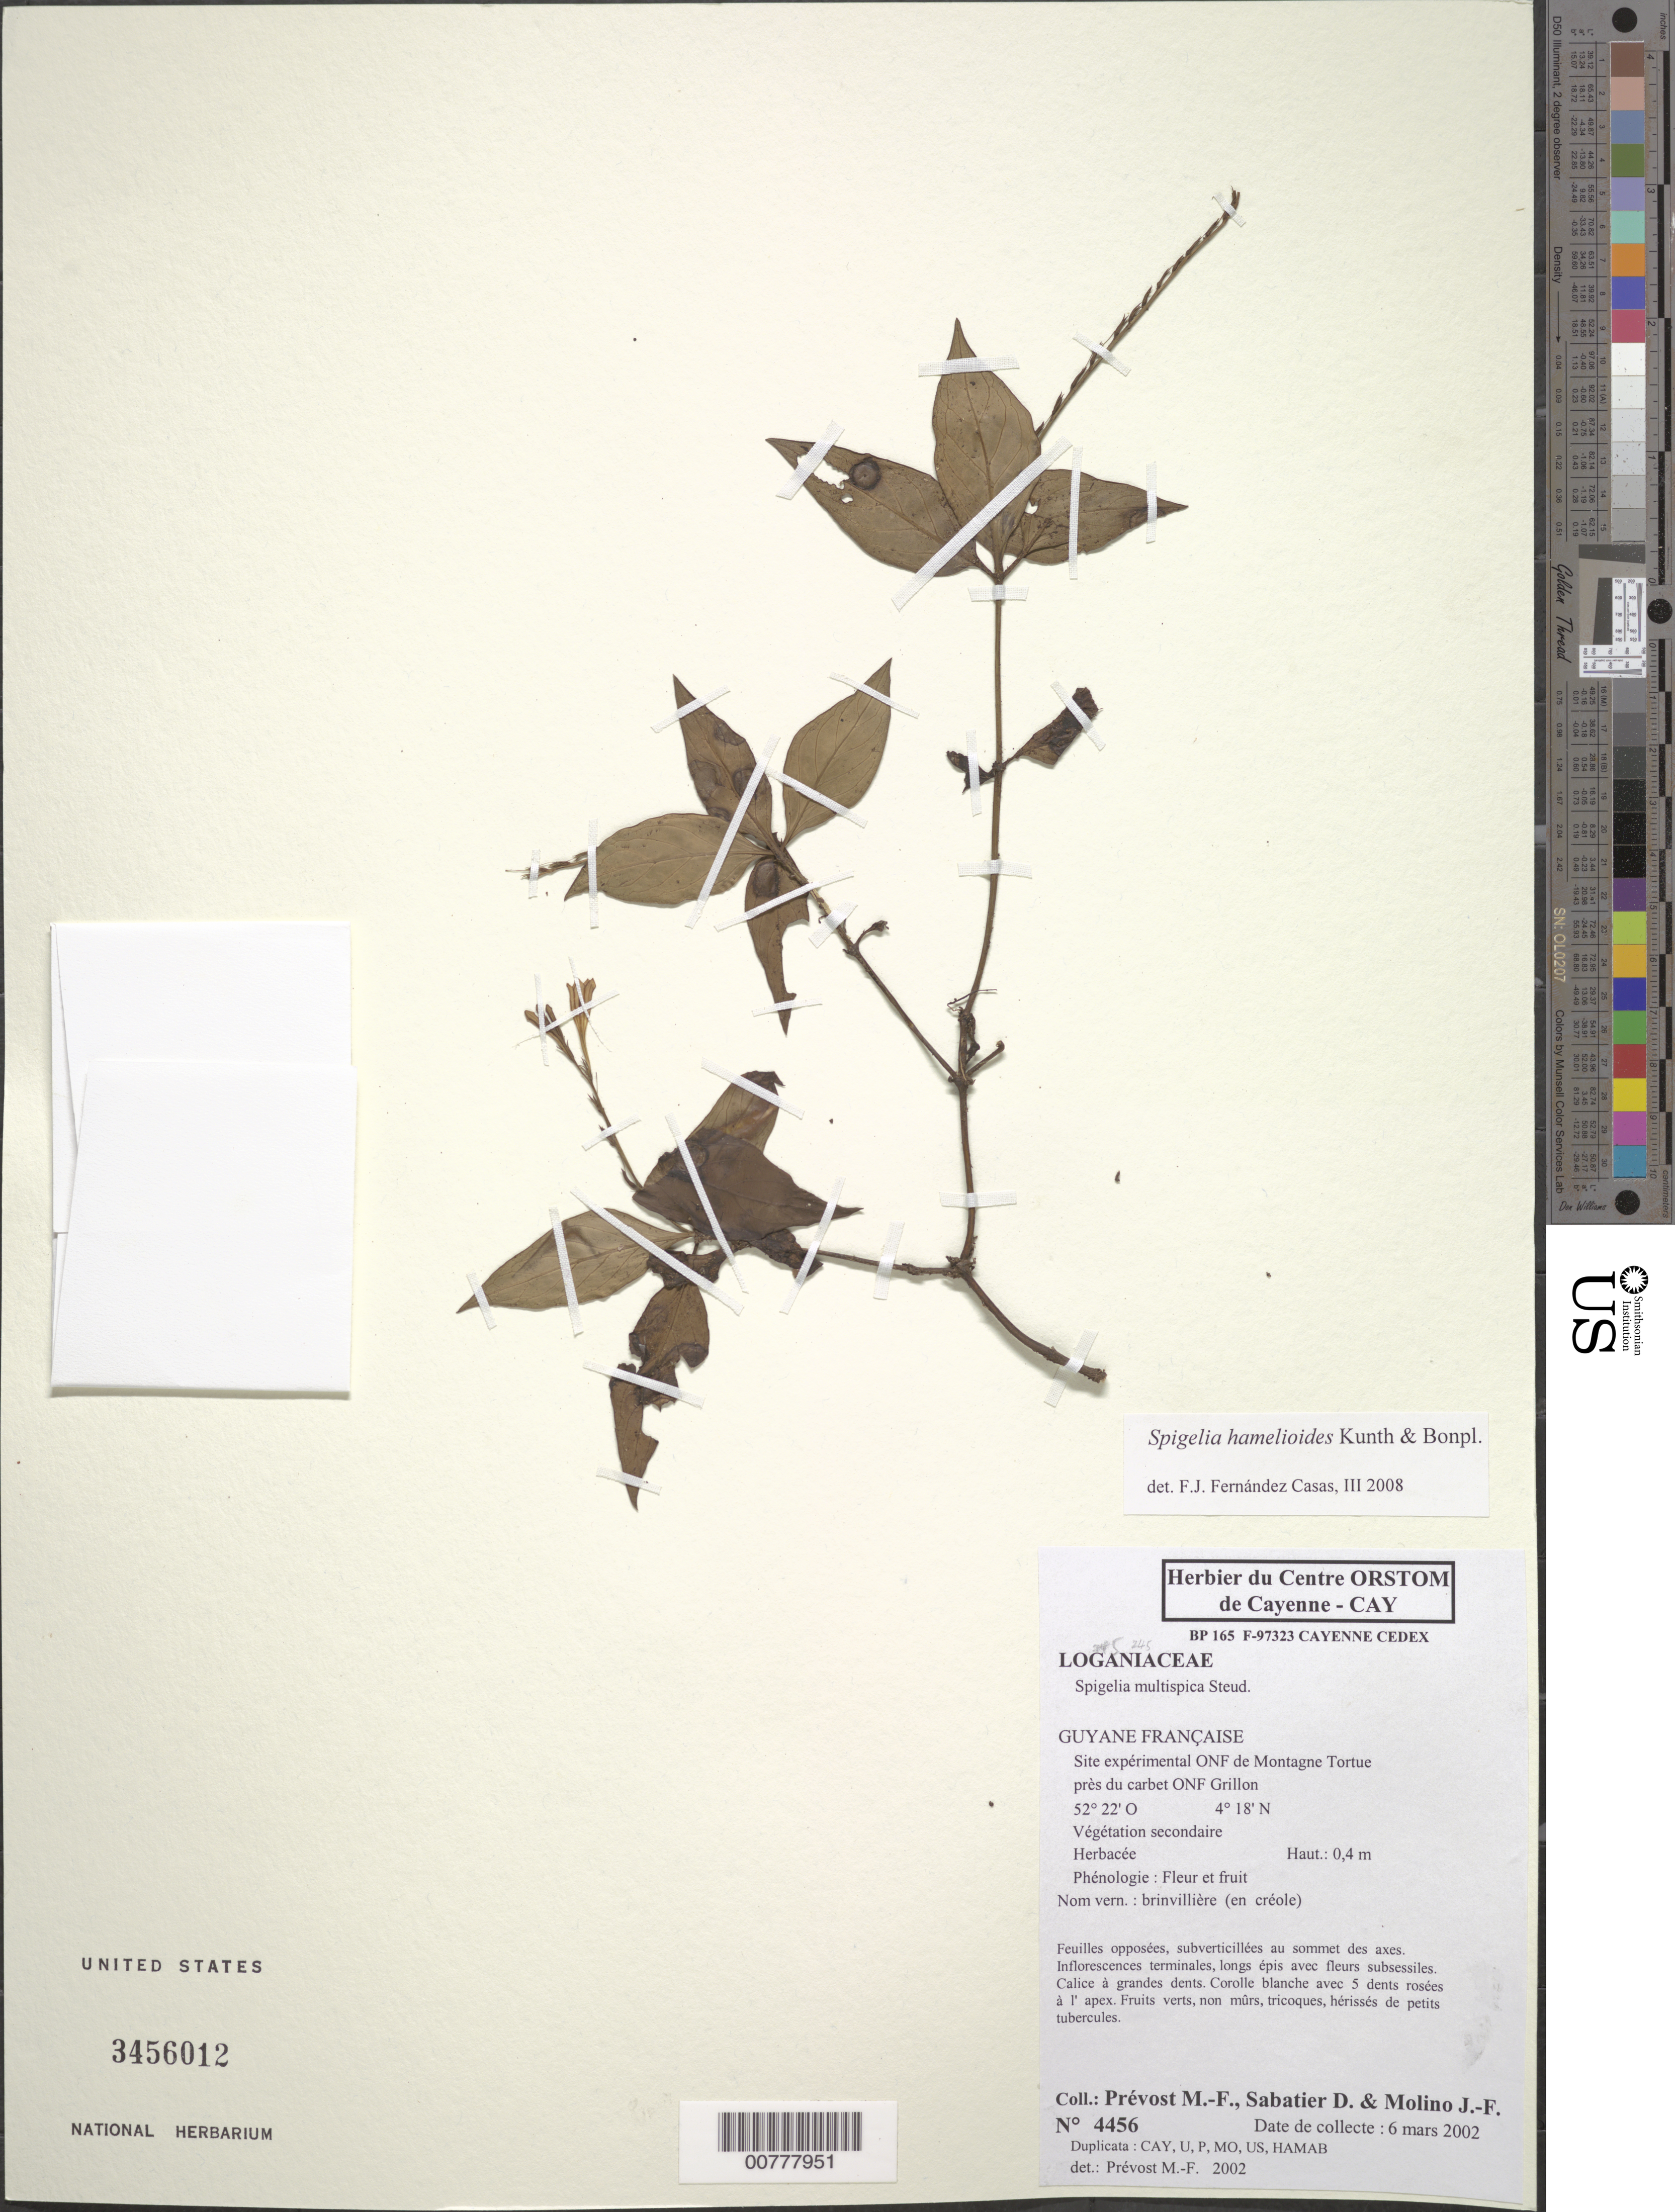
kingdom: Plantae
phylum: Tracheophyta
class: Magnoliopsida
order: Gentianales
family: Loganiaceae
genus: Spigelia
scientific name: Spigelia hamelioides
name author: Kunth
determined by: Fernández Casas, F. J.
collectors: M.-F. Prévost, D. Sabatier & J. Molino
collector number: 4456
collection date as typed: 6-Mar-02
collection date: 2002-03-06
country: French Guiana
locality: Montagne Tortue, Site experimental ONF, pres du carbet ONF Grillon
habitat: Végétation secondaire herbacée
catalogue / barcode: US 3456012